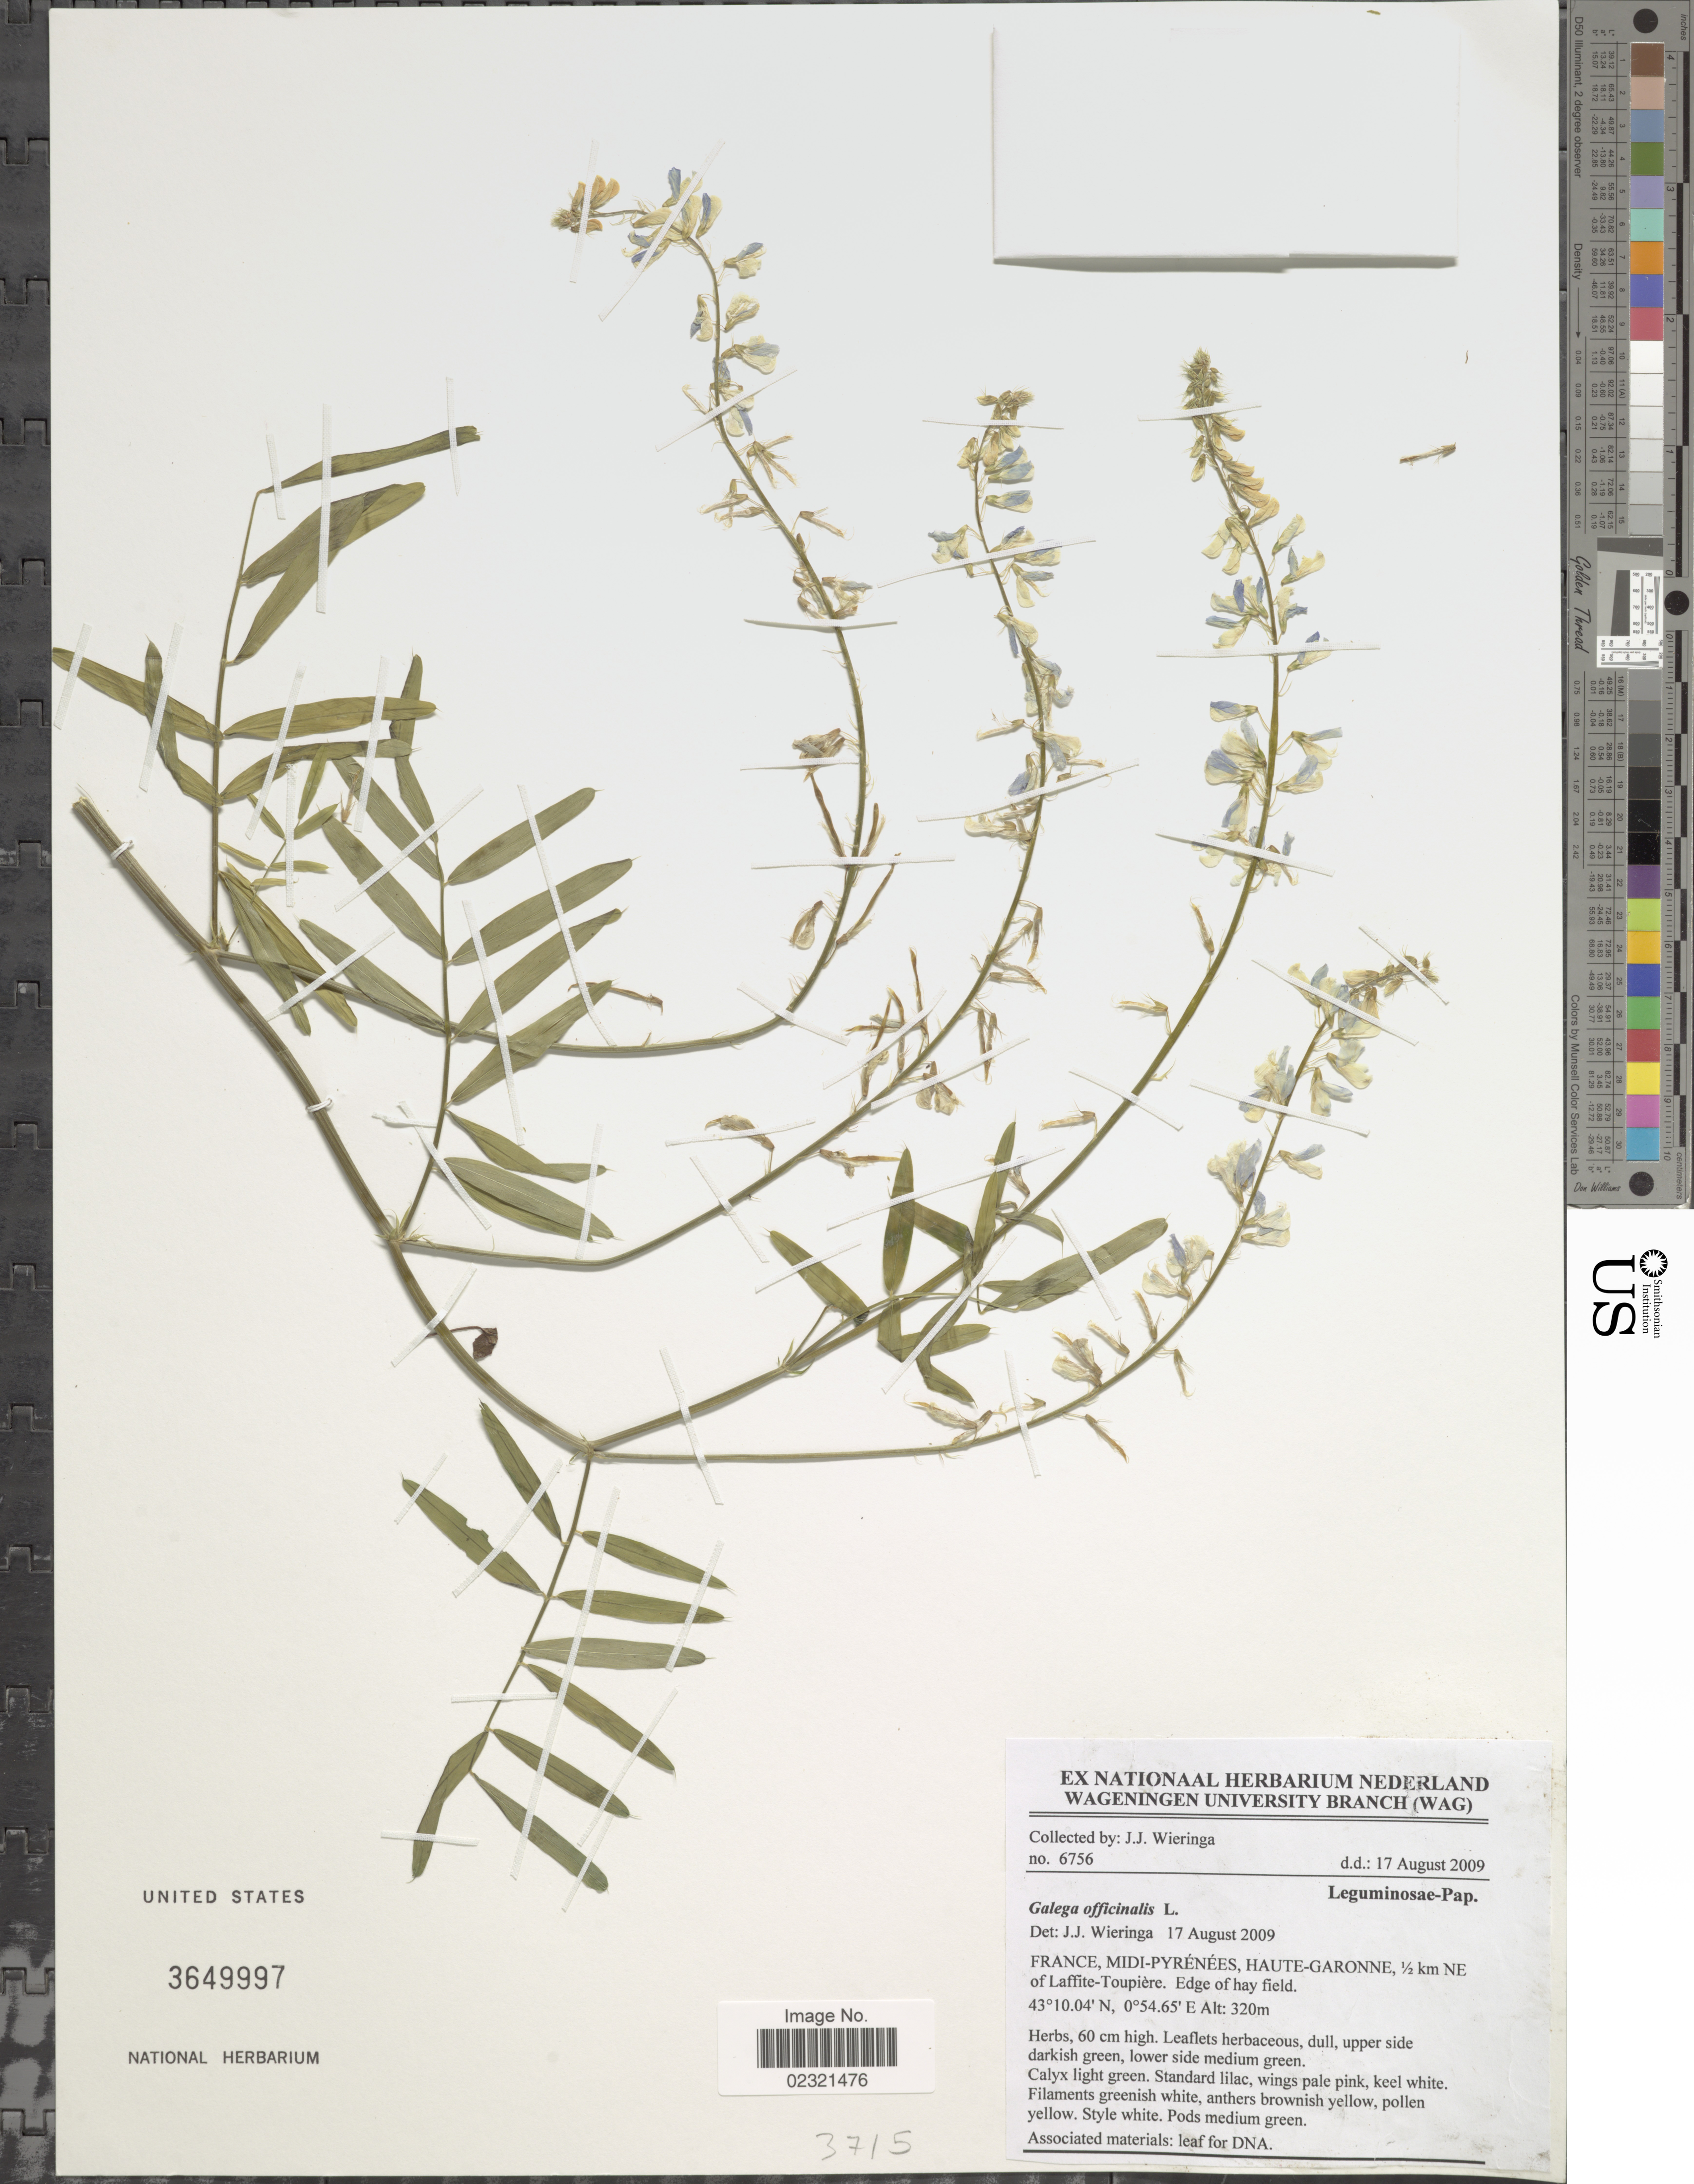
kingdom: Plantae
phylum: Tracheophyta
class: Magnoliopsida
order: Fabales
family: Fabaceae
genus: Galega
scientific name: Galega officinalis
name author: L.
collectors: J. Wieringa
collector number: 6756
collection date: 2009-08-17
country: France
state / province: Occitanie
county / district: Haute-Garonne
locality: Haute-Garonne, ½ km NE of Laffite- Toupiere.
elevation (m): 320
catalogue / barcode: US 3649997